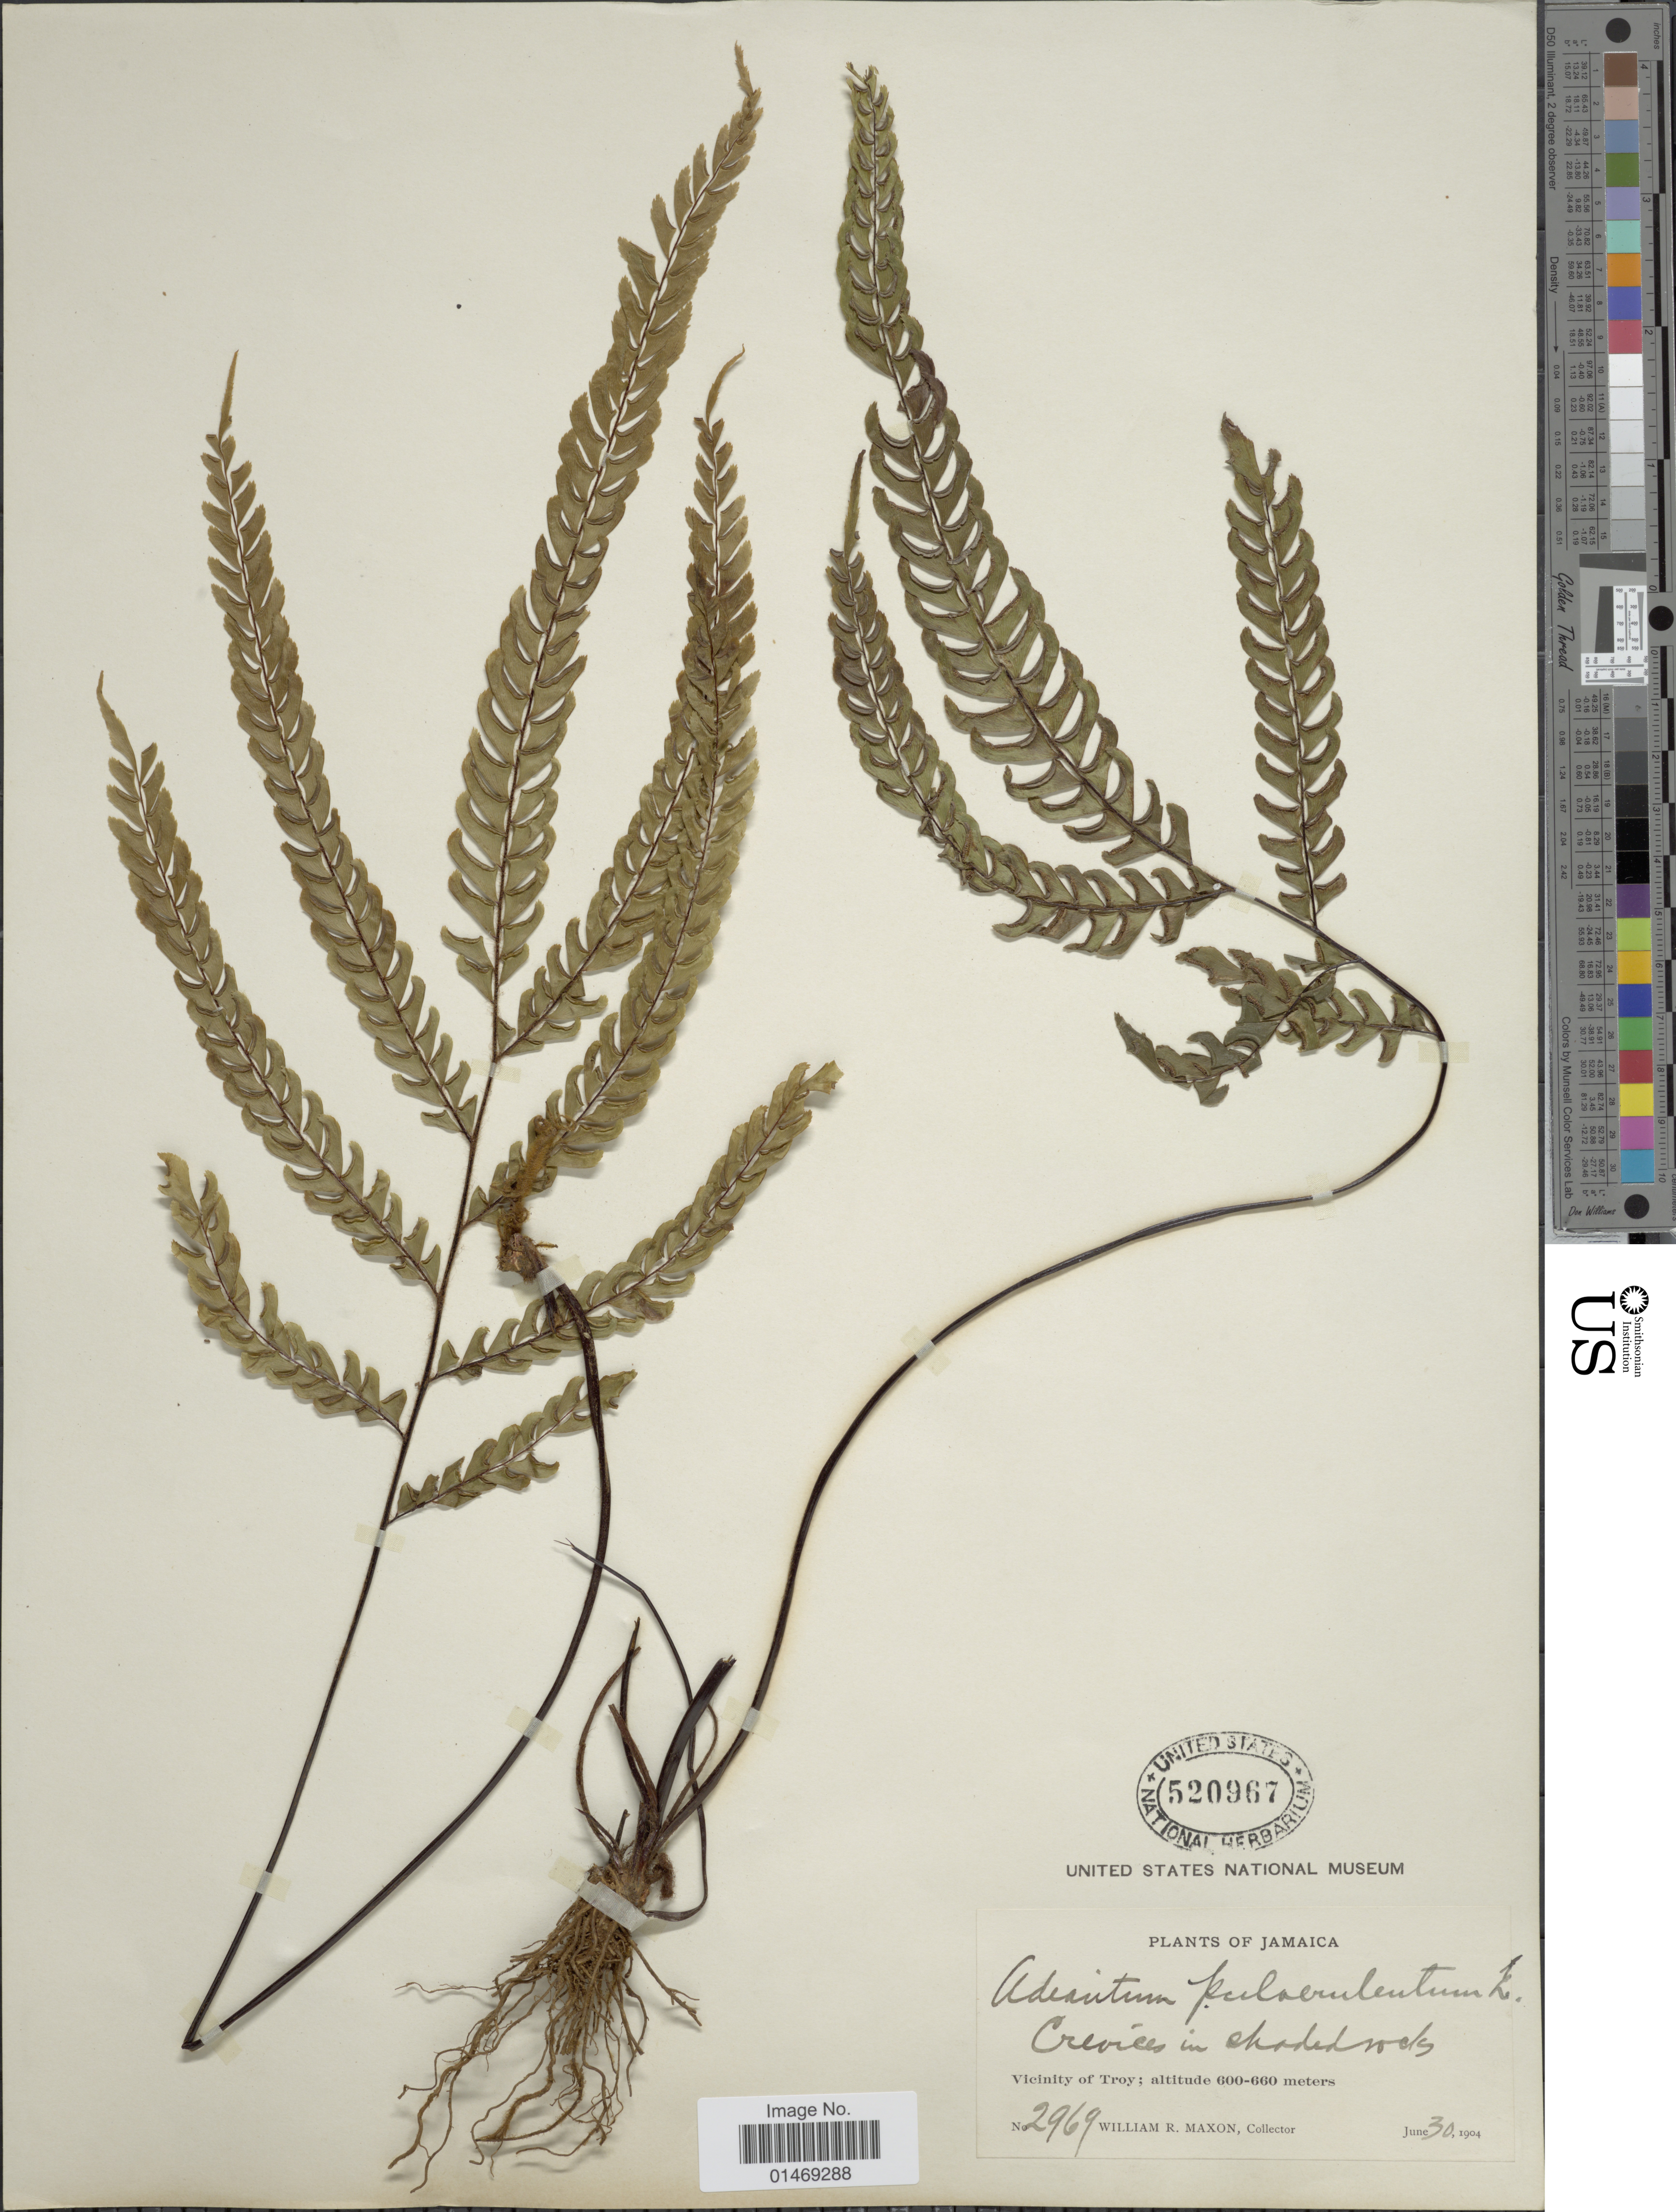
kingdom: Plantae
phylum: Tracheophyta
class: Polypodiopsida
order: Polypodiales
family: Pteridaceae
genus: Adiantum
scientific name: Adiantum pulverulentum var. caudatum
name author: Jenman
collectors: W. R. Maxon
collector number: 2969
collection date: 1904-06-30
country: Jamaica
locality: Vicinity of Troy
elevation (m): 600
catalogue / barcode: US 520967